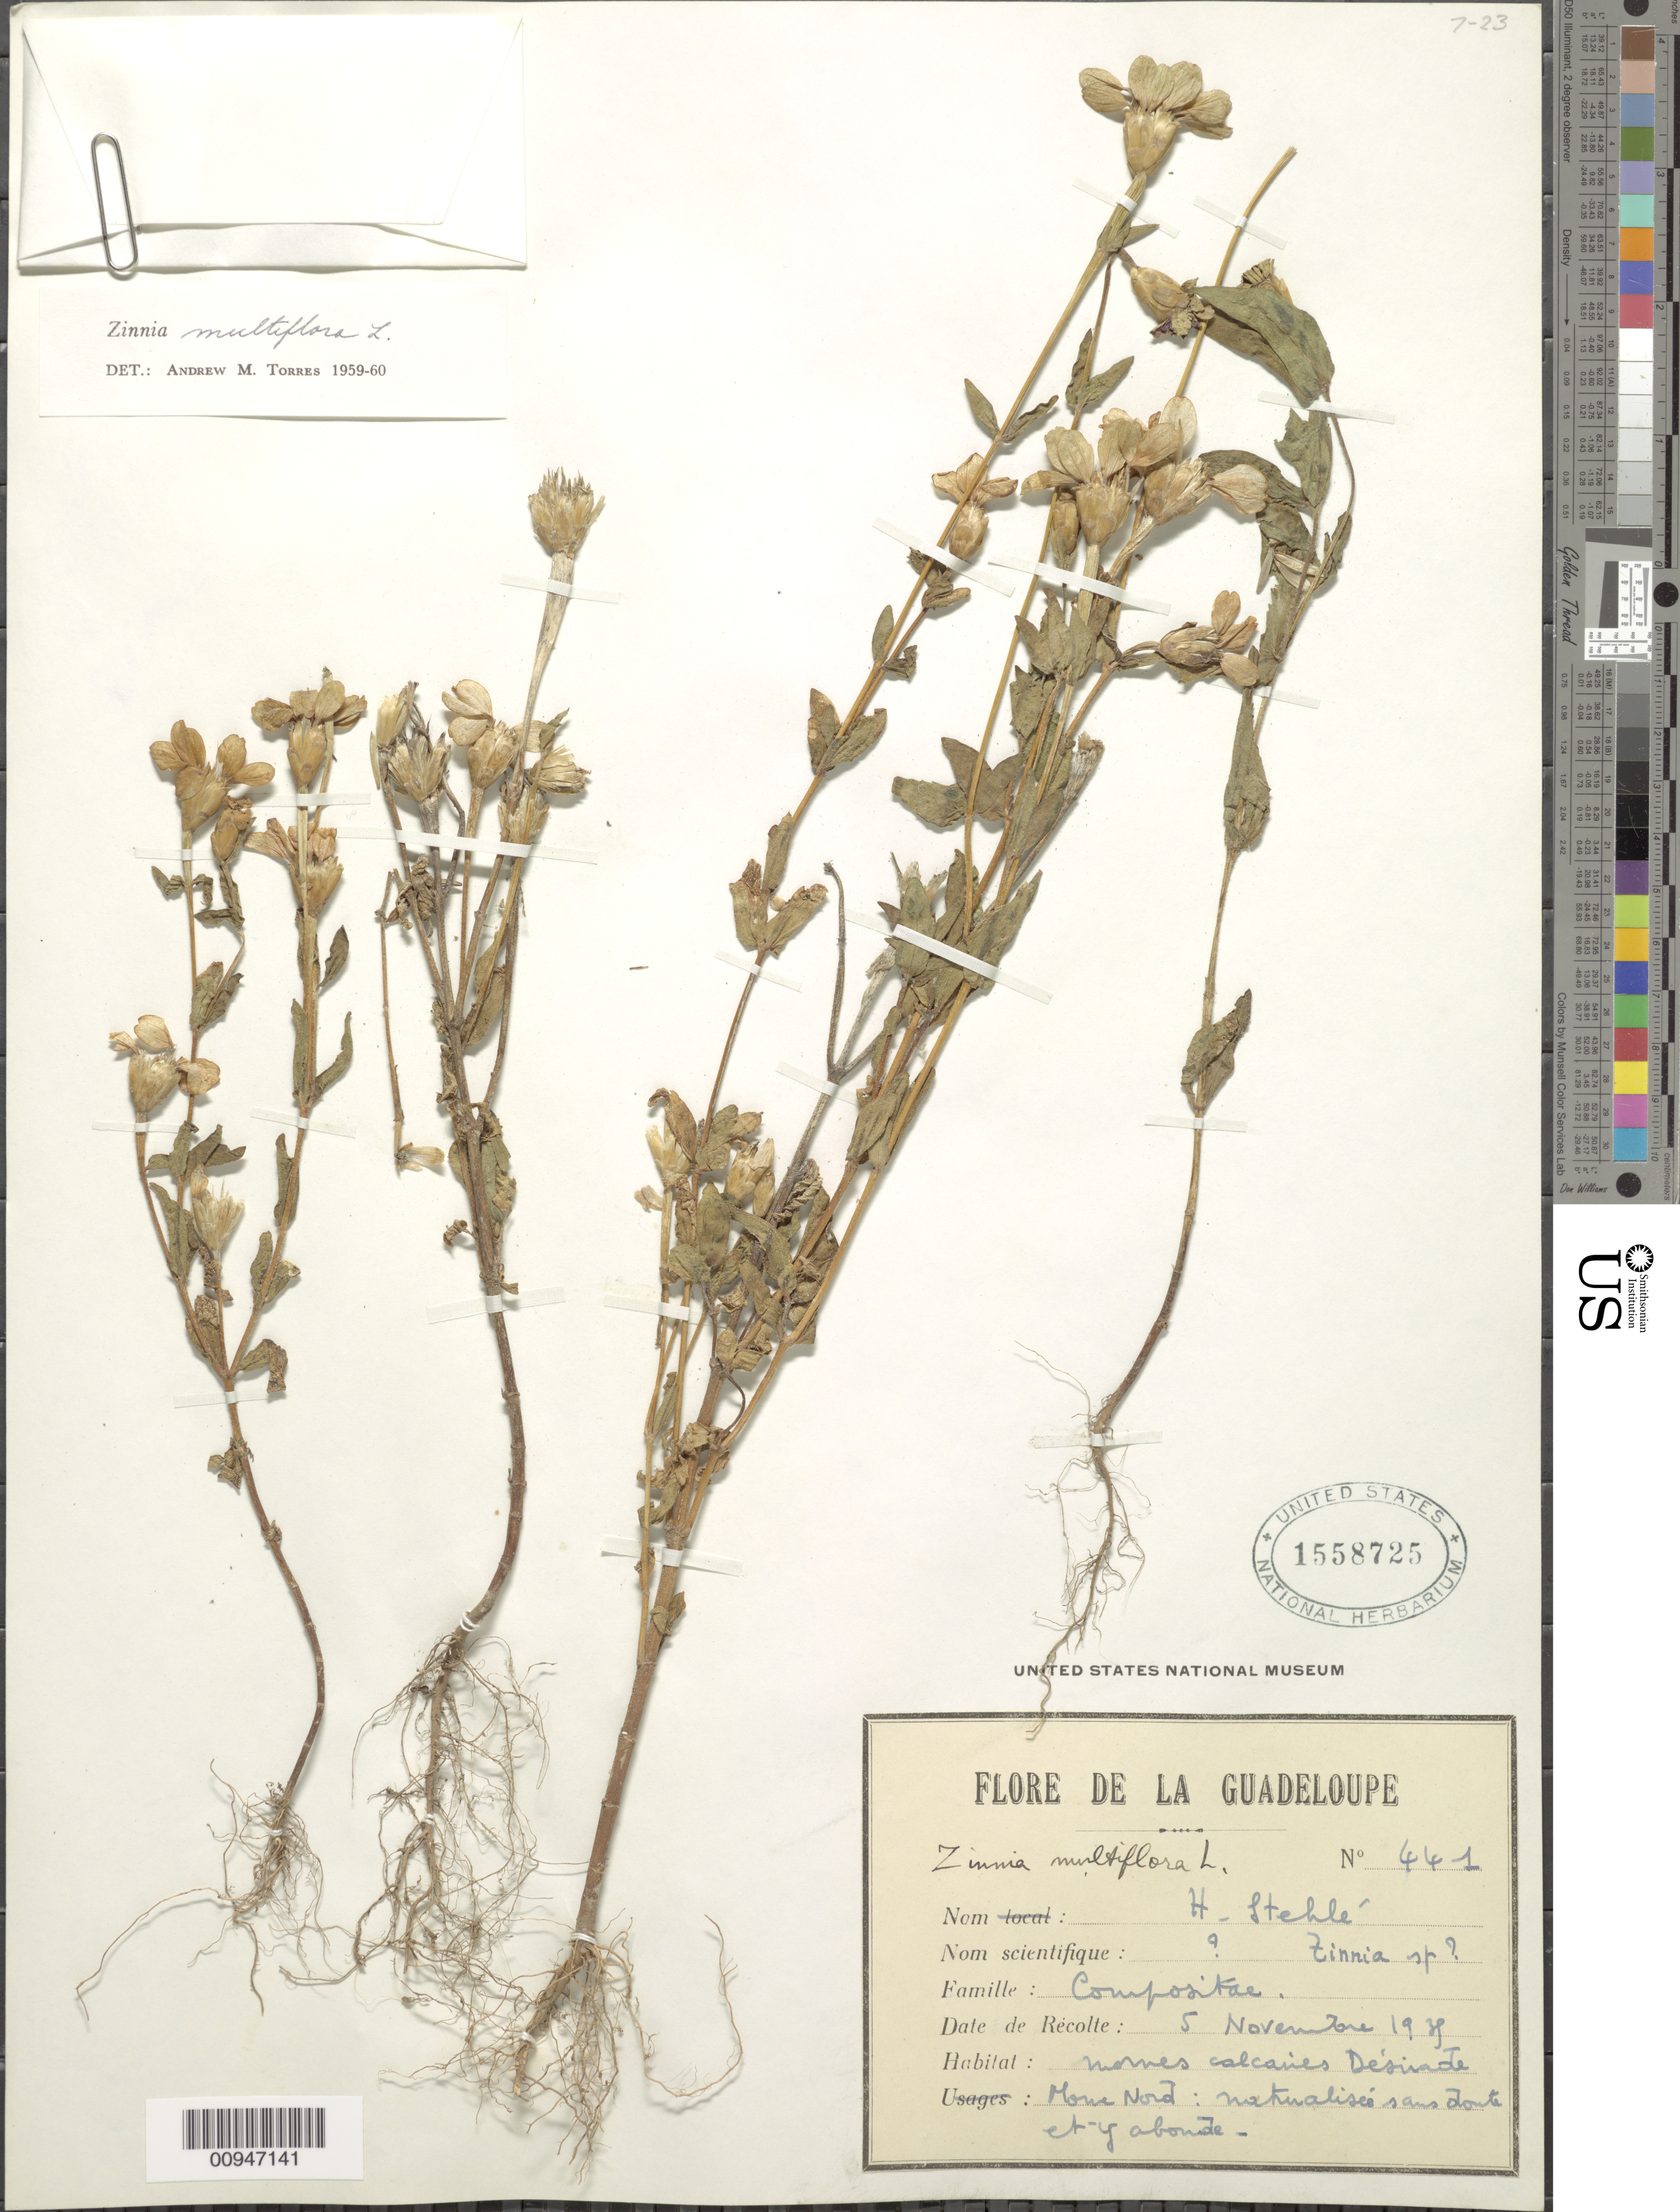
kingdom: Plantae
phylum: Tracheophyta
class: Magnoliopsida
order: Asterales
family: Asteraceae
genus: Zinnia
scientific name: Zinnia peruviana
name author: (L.) L.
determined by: Torres, A. M.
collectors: H. Stehlé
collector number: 441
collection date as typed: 05 Nov 1939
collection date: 1939-11-05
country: Guadeloupe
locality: Morne Nord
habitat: Mornes calcaries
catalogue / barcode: US 1558725